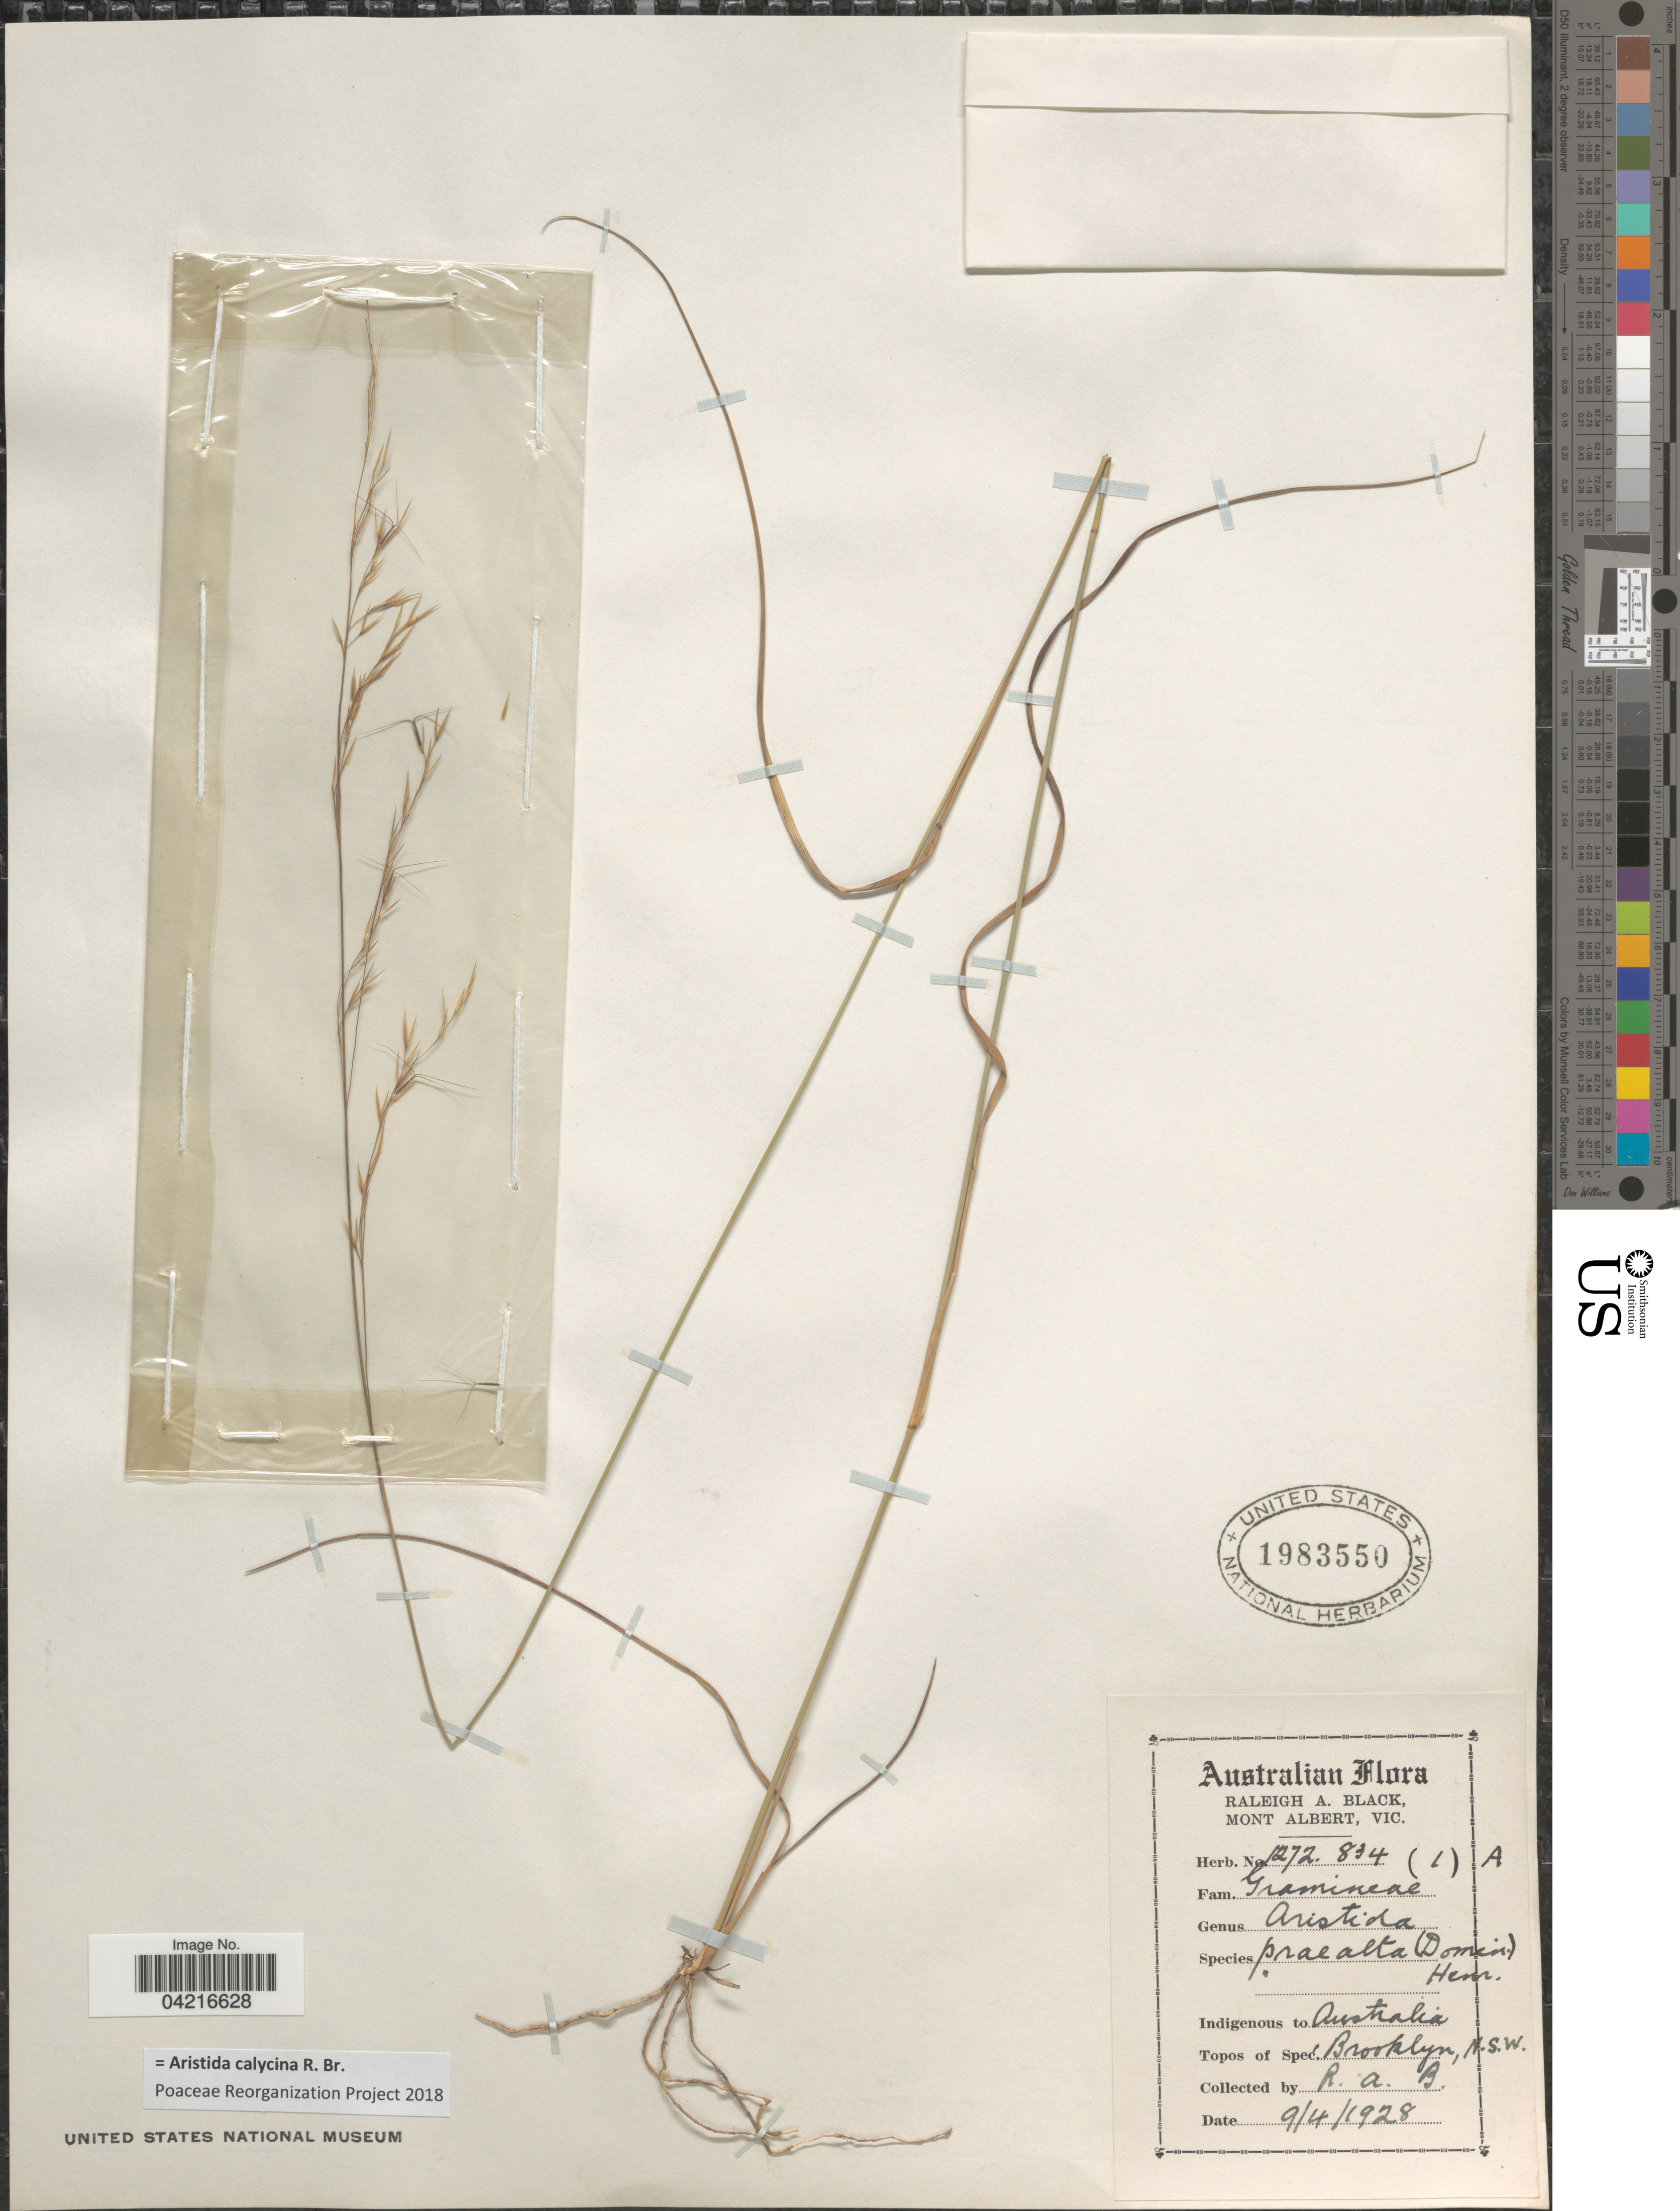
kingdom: Plantae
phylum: Tracheophyta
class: Liliopsida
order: Poales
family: Poaceae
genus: Aristida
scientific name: Aristida calycina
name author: R. Br.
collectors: R. A. Black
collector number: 1272834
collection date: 1928-04-09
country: Australia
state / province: New South Wales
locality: Brooklyn.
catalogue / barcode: US 1983550